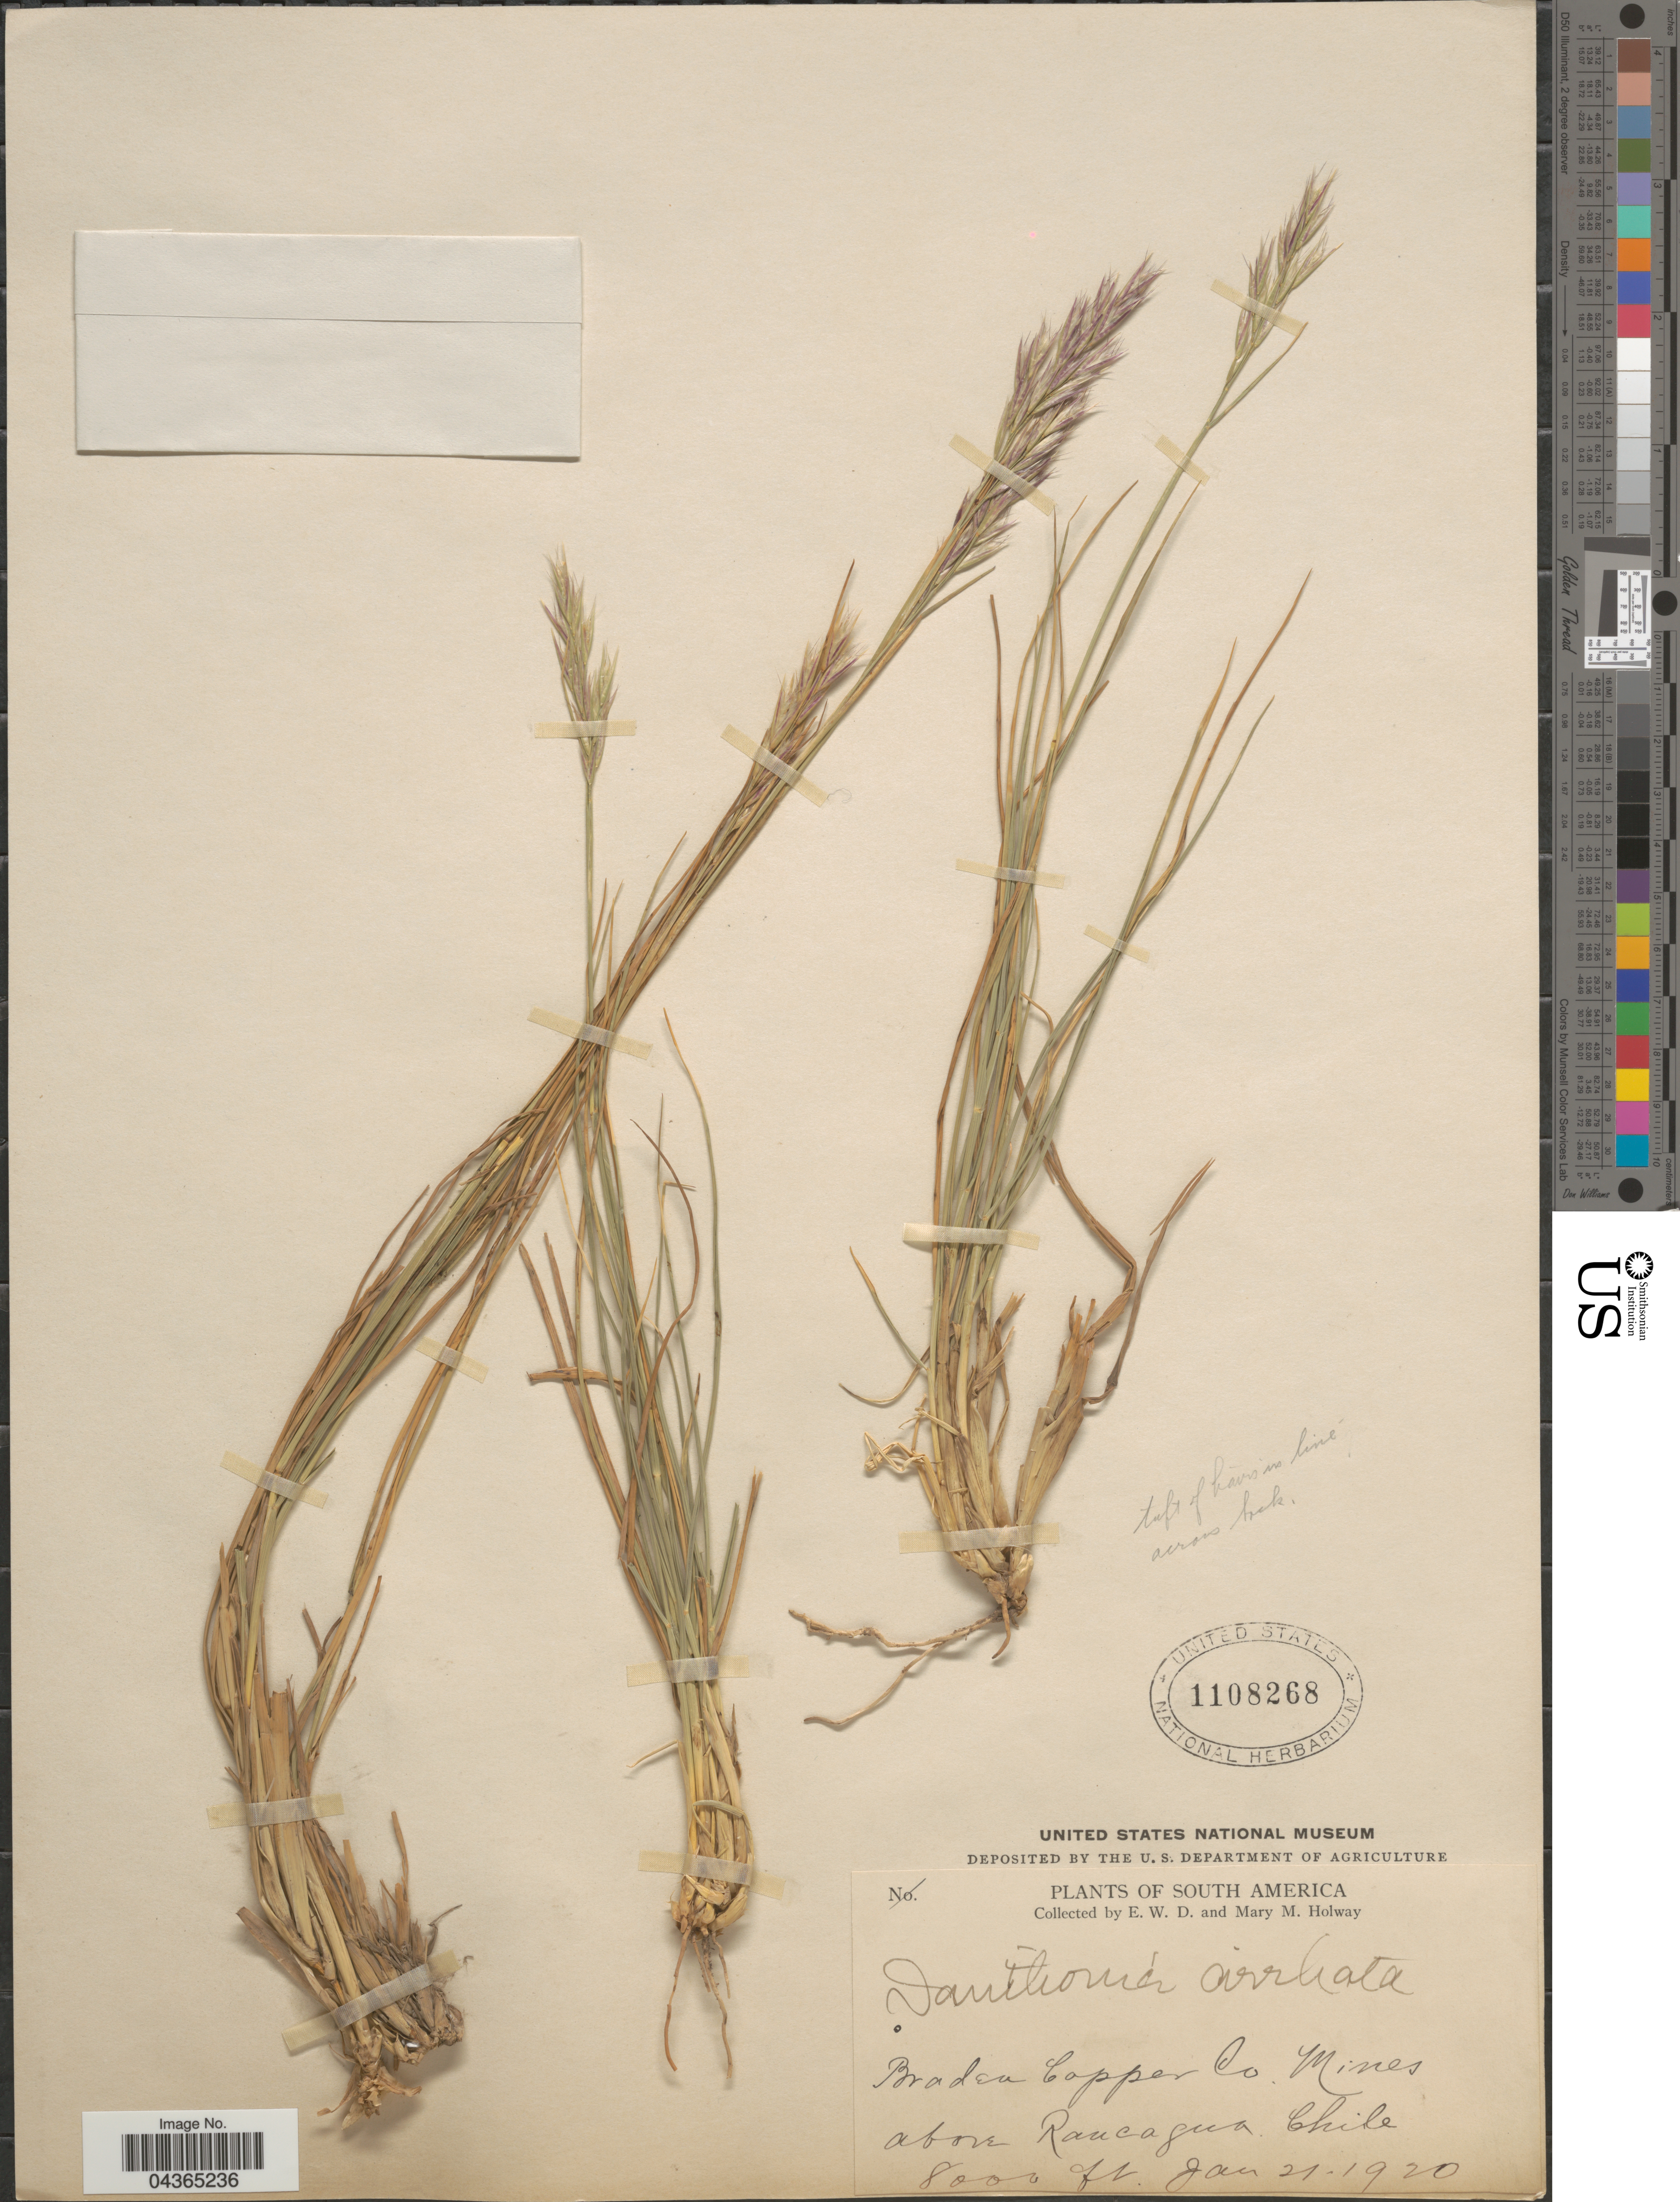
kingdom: Plantae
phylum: Tracheophyta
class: Liliopsida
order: Poales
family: Poaceae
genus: Rytidosperma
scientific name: Rytidosperma pictum var. pictum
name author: (Nees & Meyen) Nicora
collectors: E. W. D. Holway & M. M. Holway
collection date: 1920-01-21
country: Chile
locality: Braden Copper Co. Mines above Raucagua.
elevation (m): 2438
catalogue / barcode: US 1108268